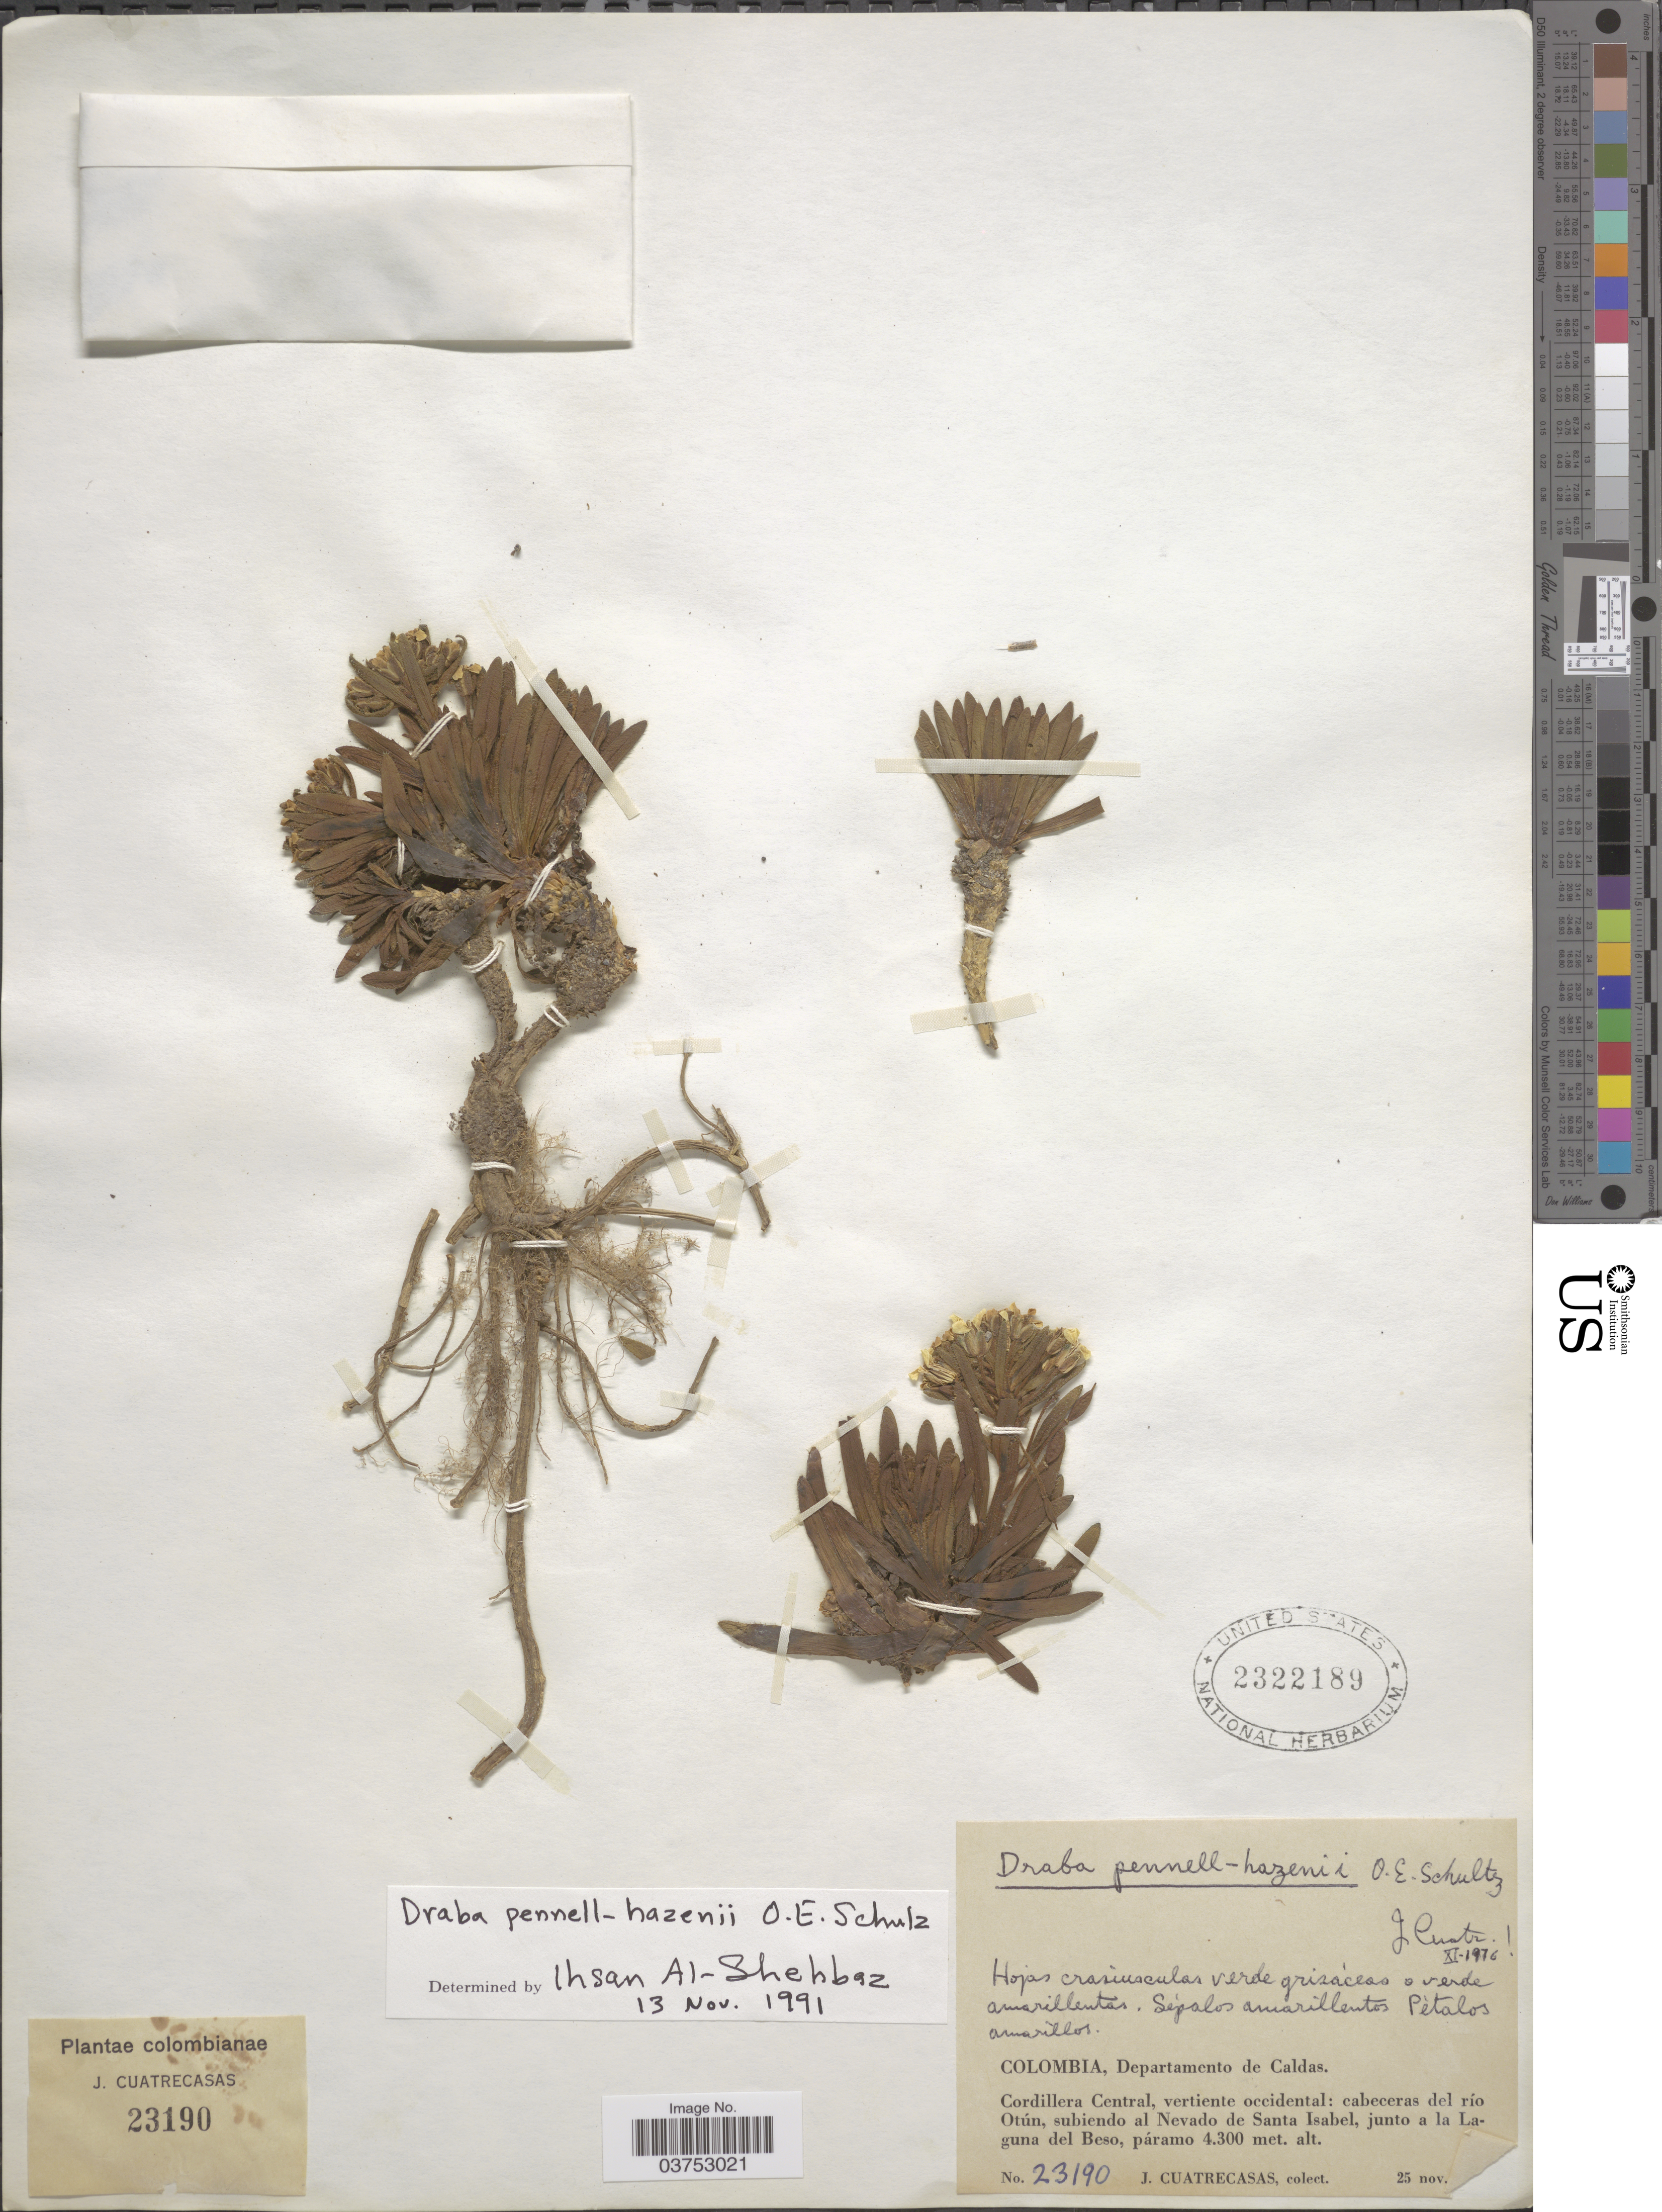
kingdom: Plantae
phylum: Tracheophyta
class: Magnoliopsida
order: Brassicales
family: Brassicaceae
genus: Draba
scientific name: Draba pennell-hazenii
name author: O.E. Schulz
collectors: J. Cuatrecasas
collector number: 23190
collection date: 1900-11-25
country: Colombia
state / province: Caldas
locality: Departamento de Caldas. Cordillera Central, vertiente occidental: cabeceras del río Otún, subiendo al Nevado de Santa Isabel, junto a la Laguna del Beso, páramo.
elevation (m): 4300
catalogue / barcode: US 2322189